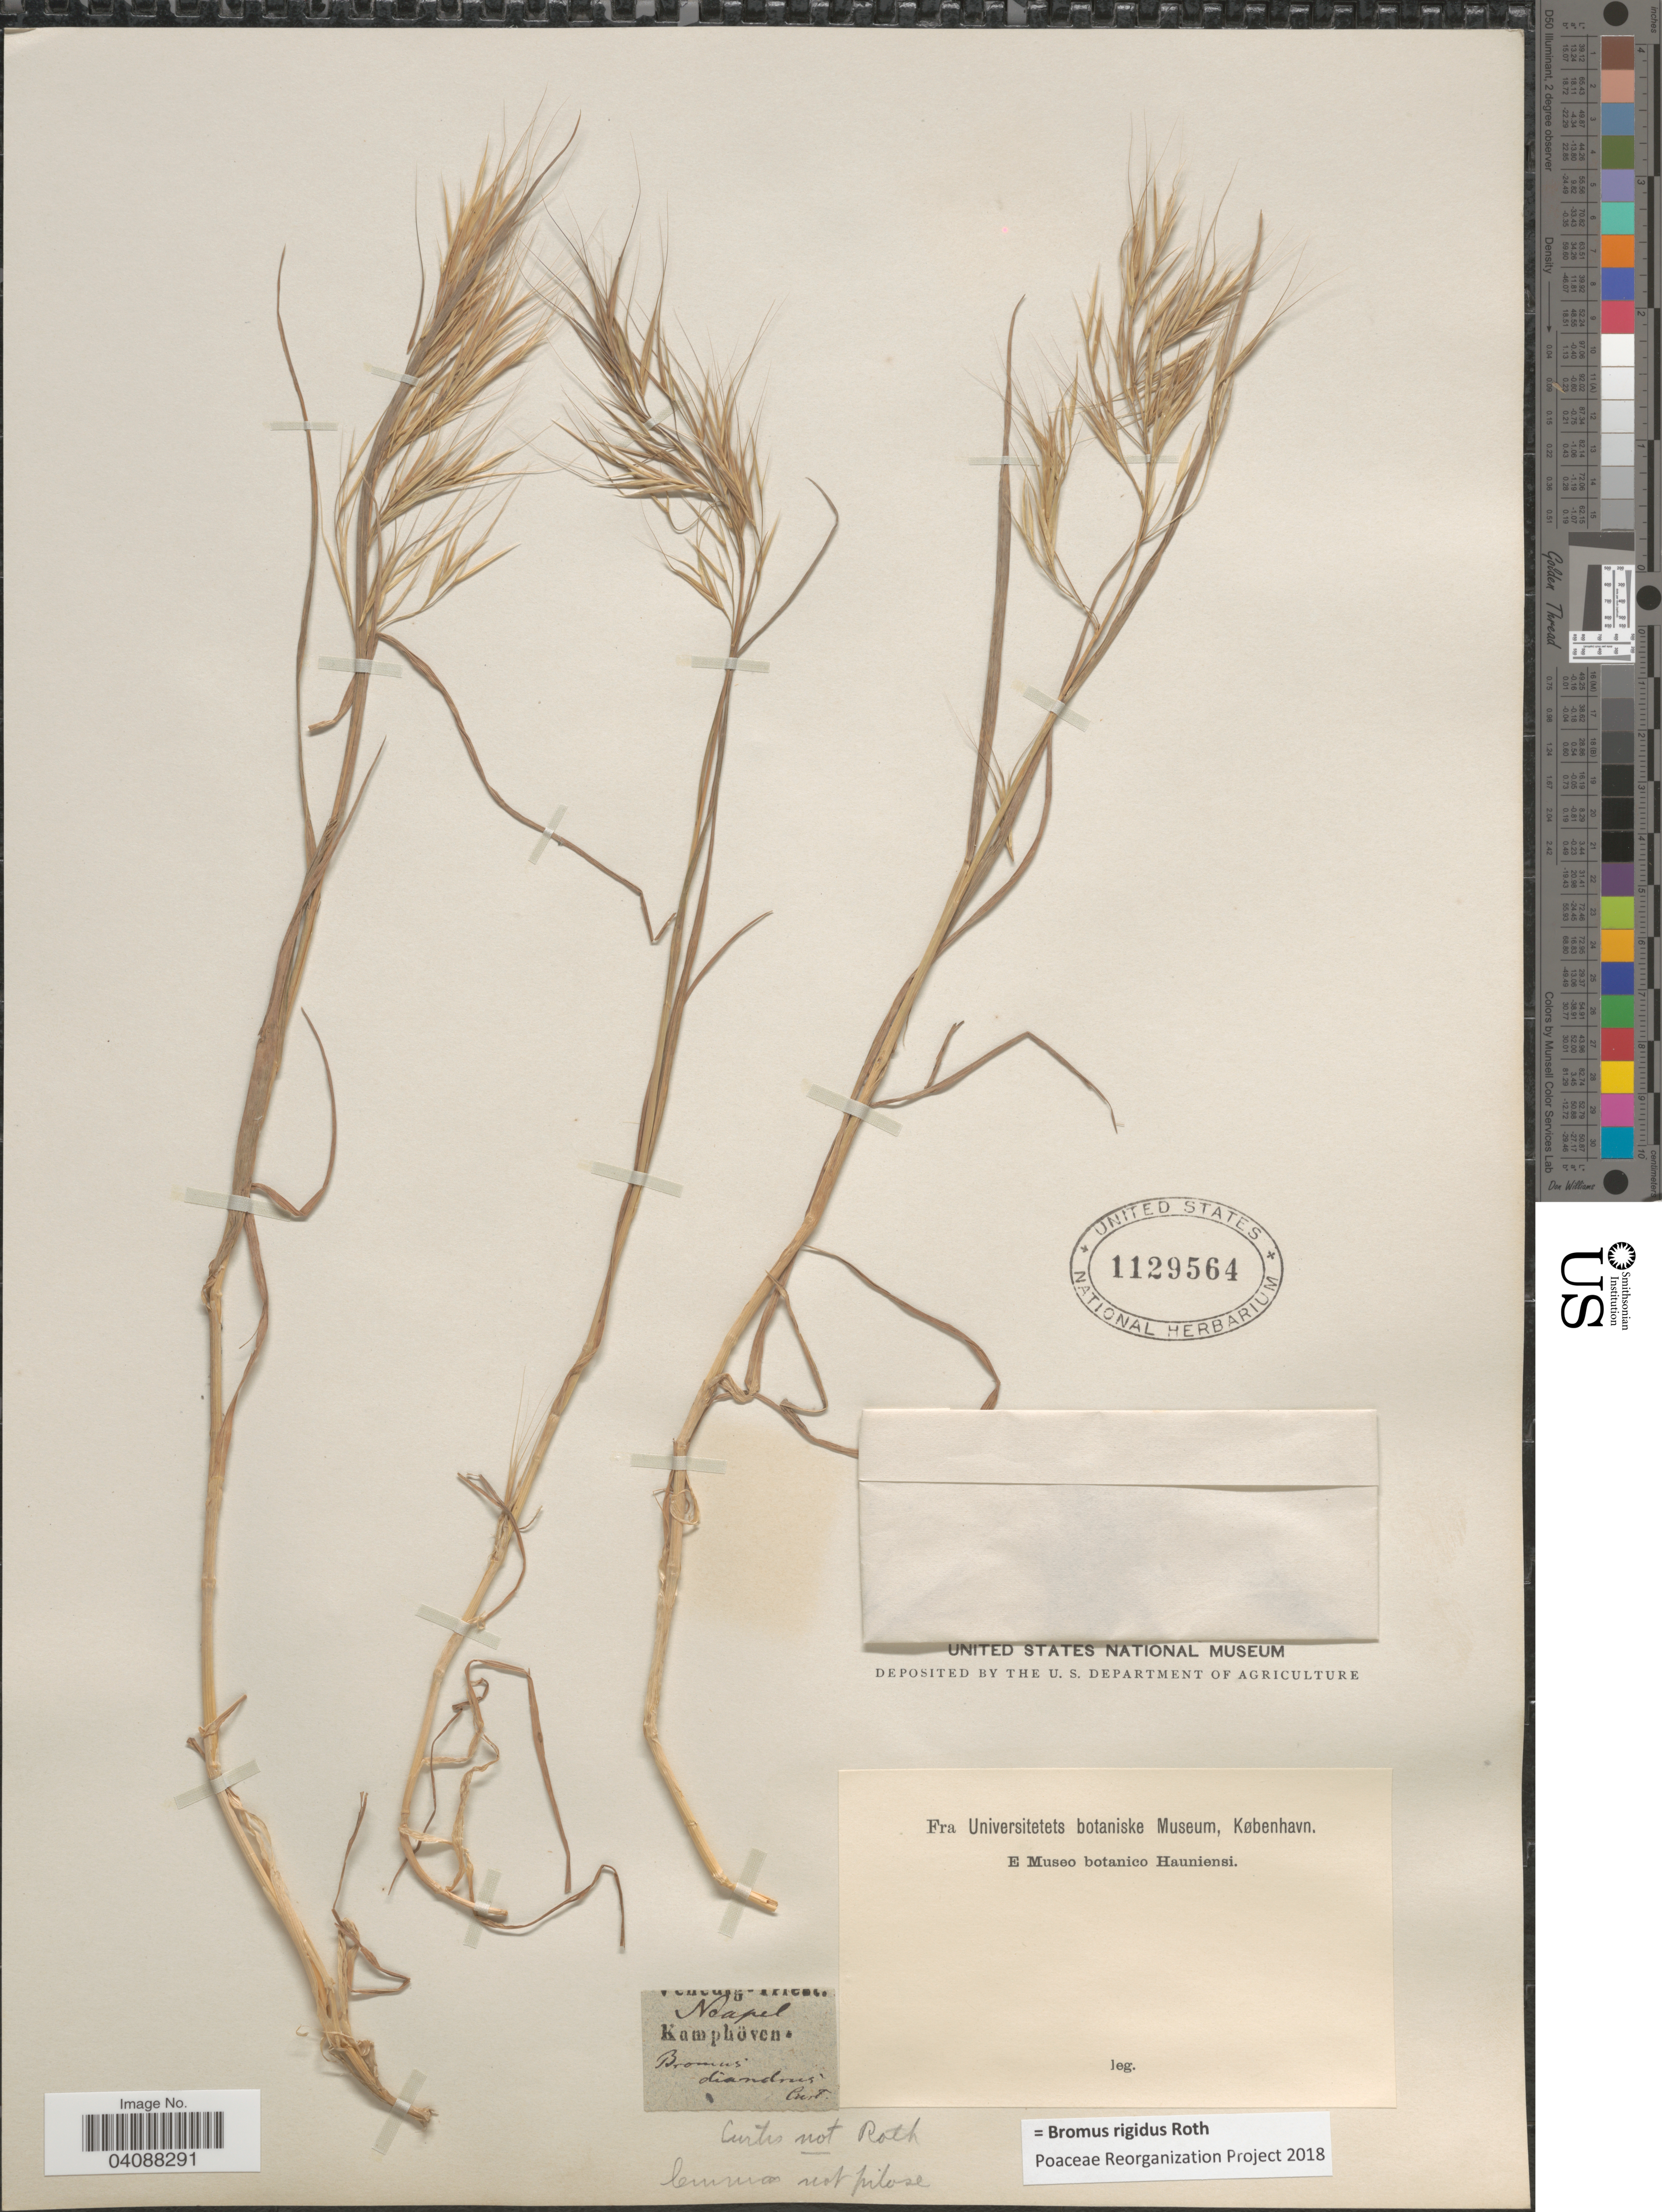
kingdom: Plantae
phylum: Tracheophyta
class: Liliopsida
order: Poales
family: Poaceae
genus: Bromus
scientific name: Bromus rigidus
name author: Roth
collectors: Kamphöven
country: Italy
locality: Neapel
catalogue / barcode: US 1129564